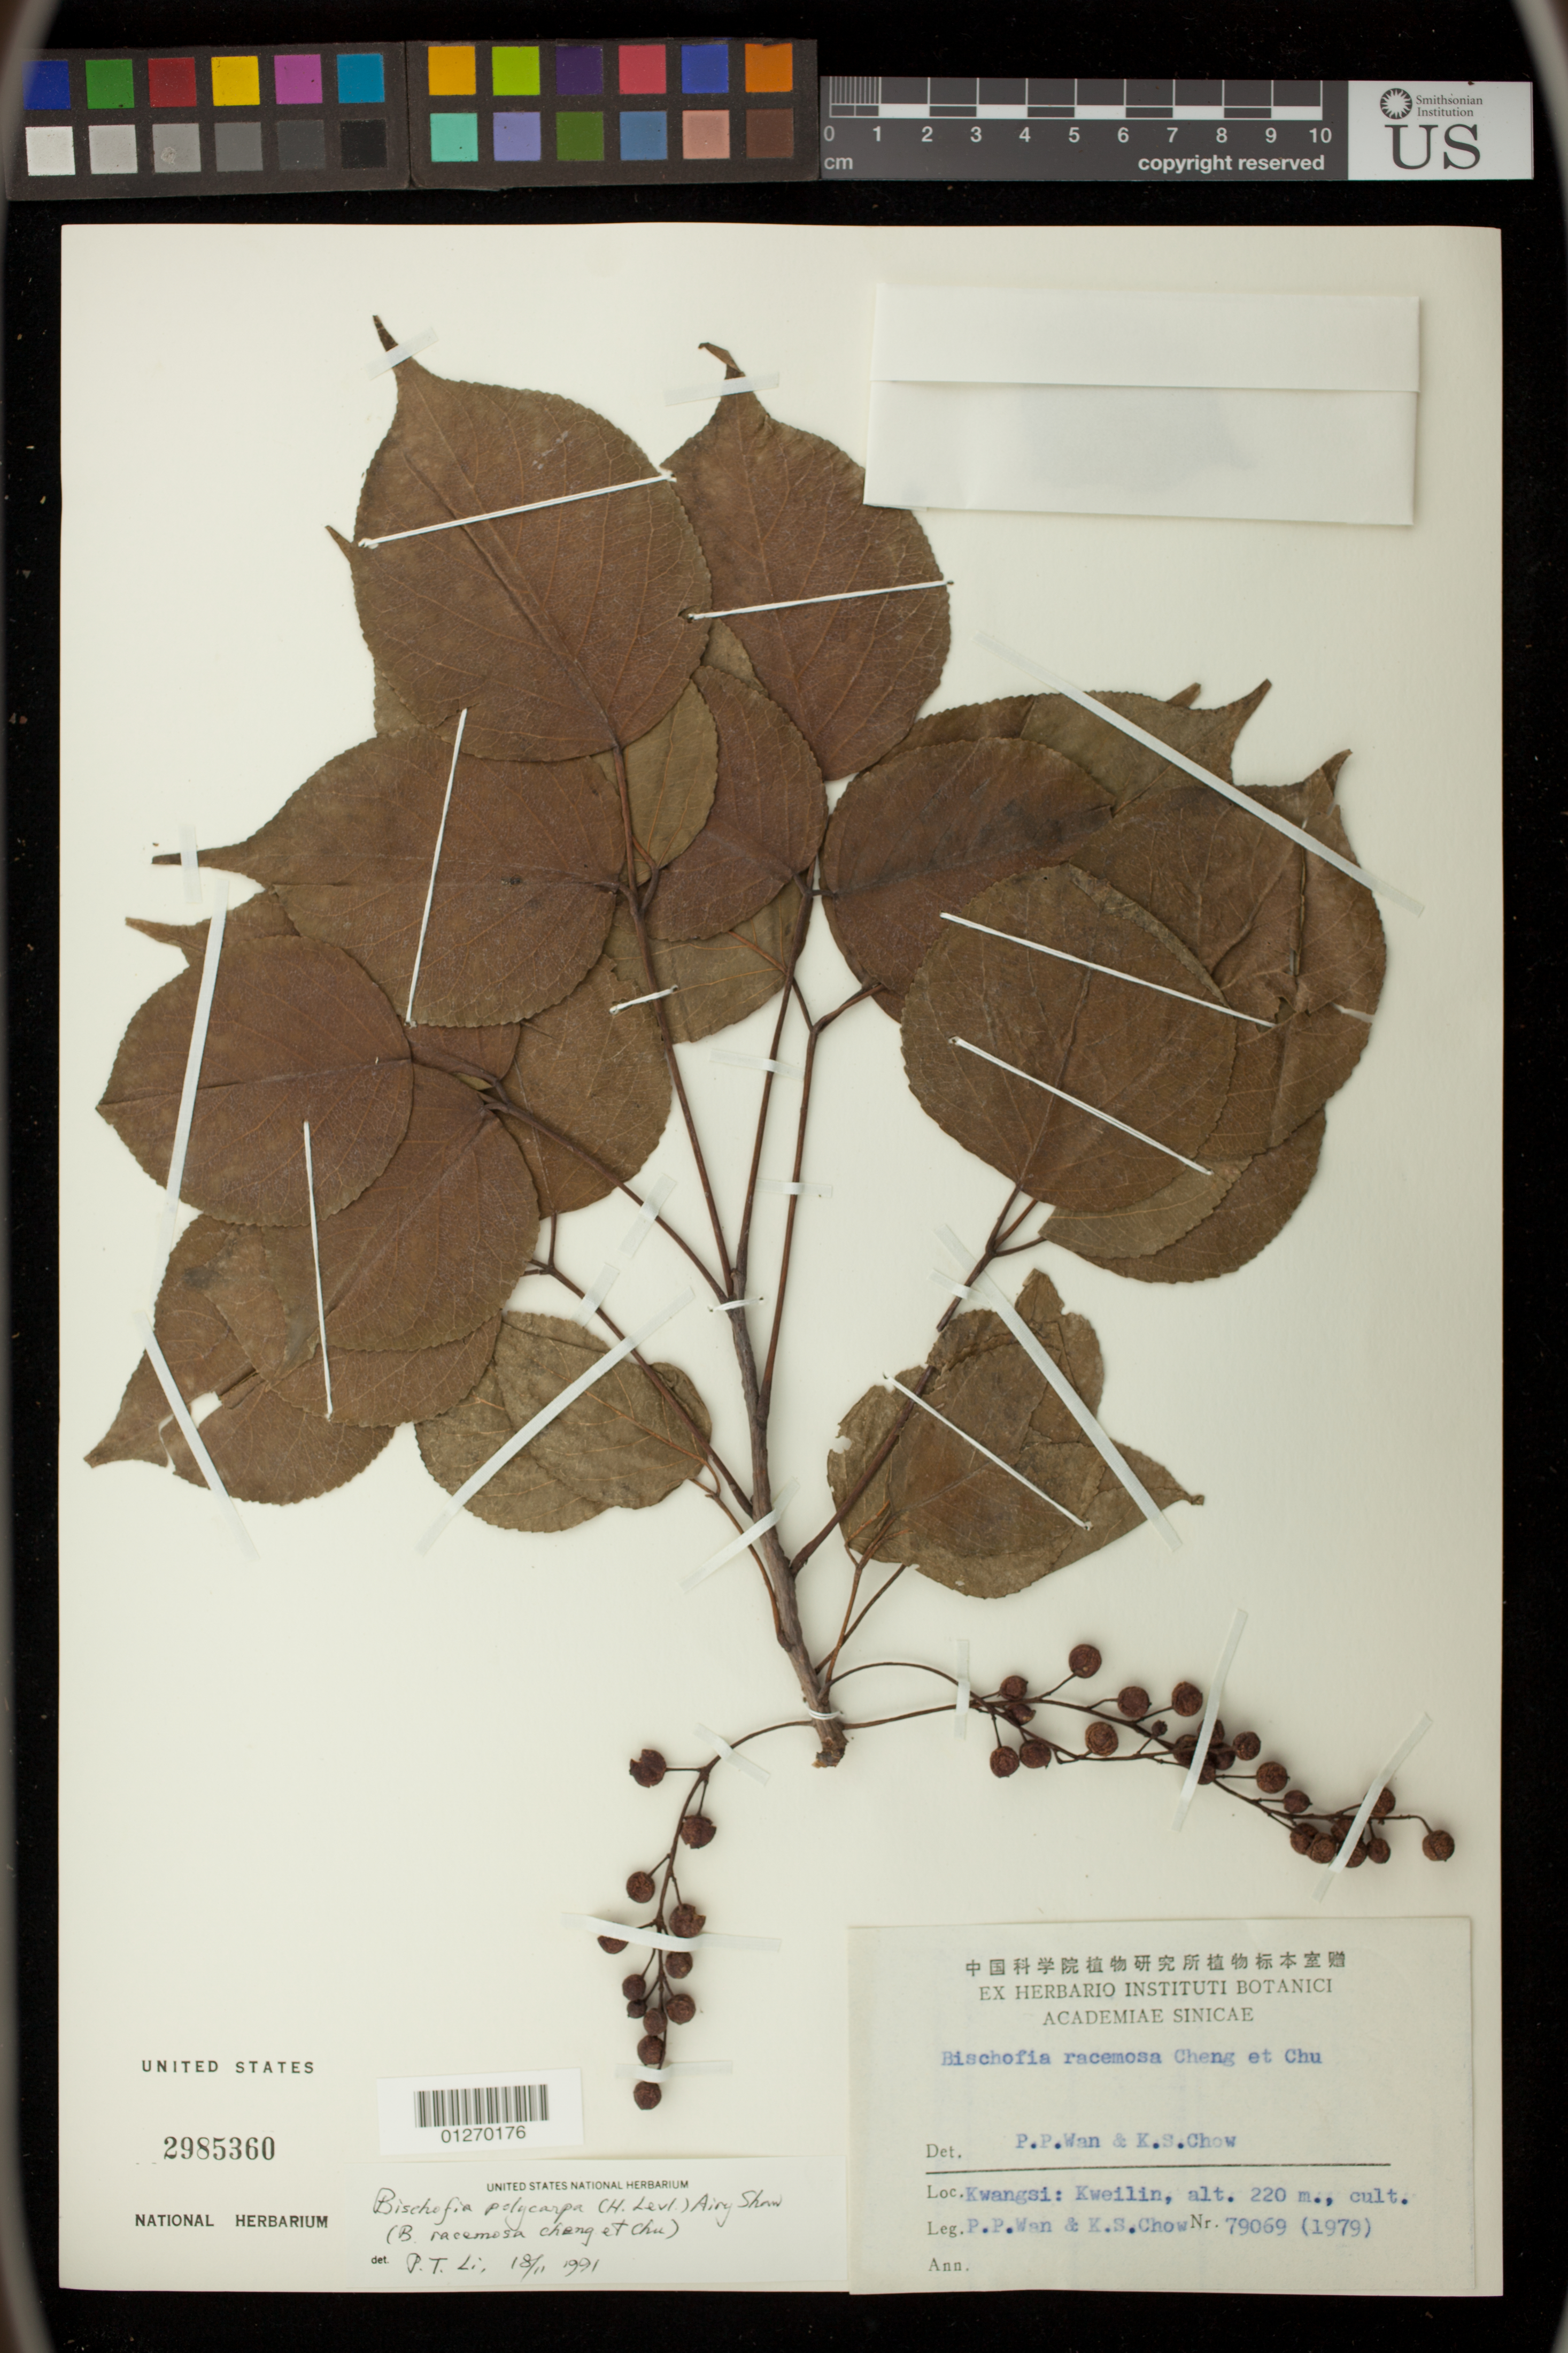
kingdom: Plantae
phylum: Tracheophyta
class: Magnoliopsida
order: Malpighiales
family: Phyllanthaceae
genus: Bischofia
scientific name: Bischofia racemosa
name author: W.C. Cheng & C.D. Chu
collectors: P. Wan & K. S. Chow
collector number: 79069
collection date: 1979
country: China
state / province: Guangxi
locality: Kwangsi: Kweilin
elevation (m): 220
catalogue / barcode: US 2985360